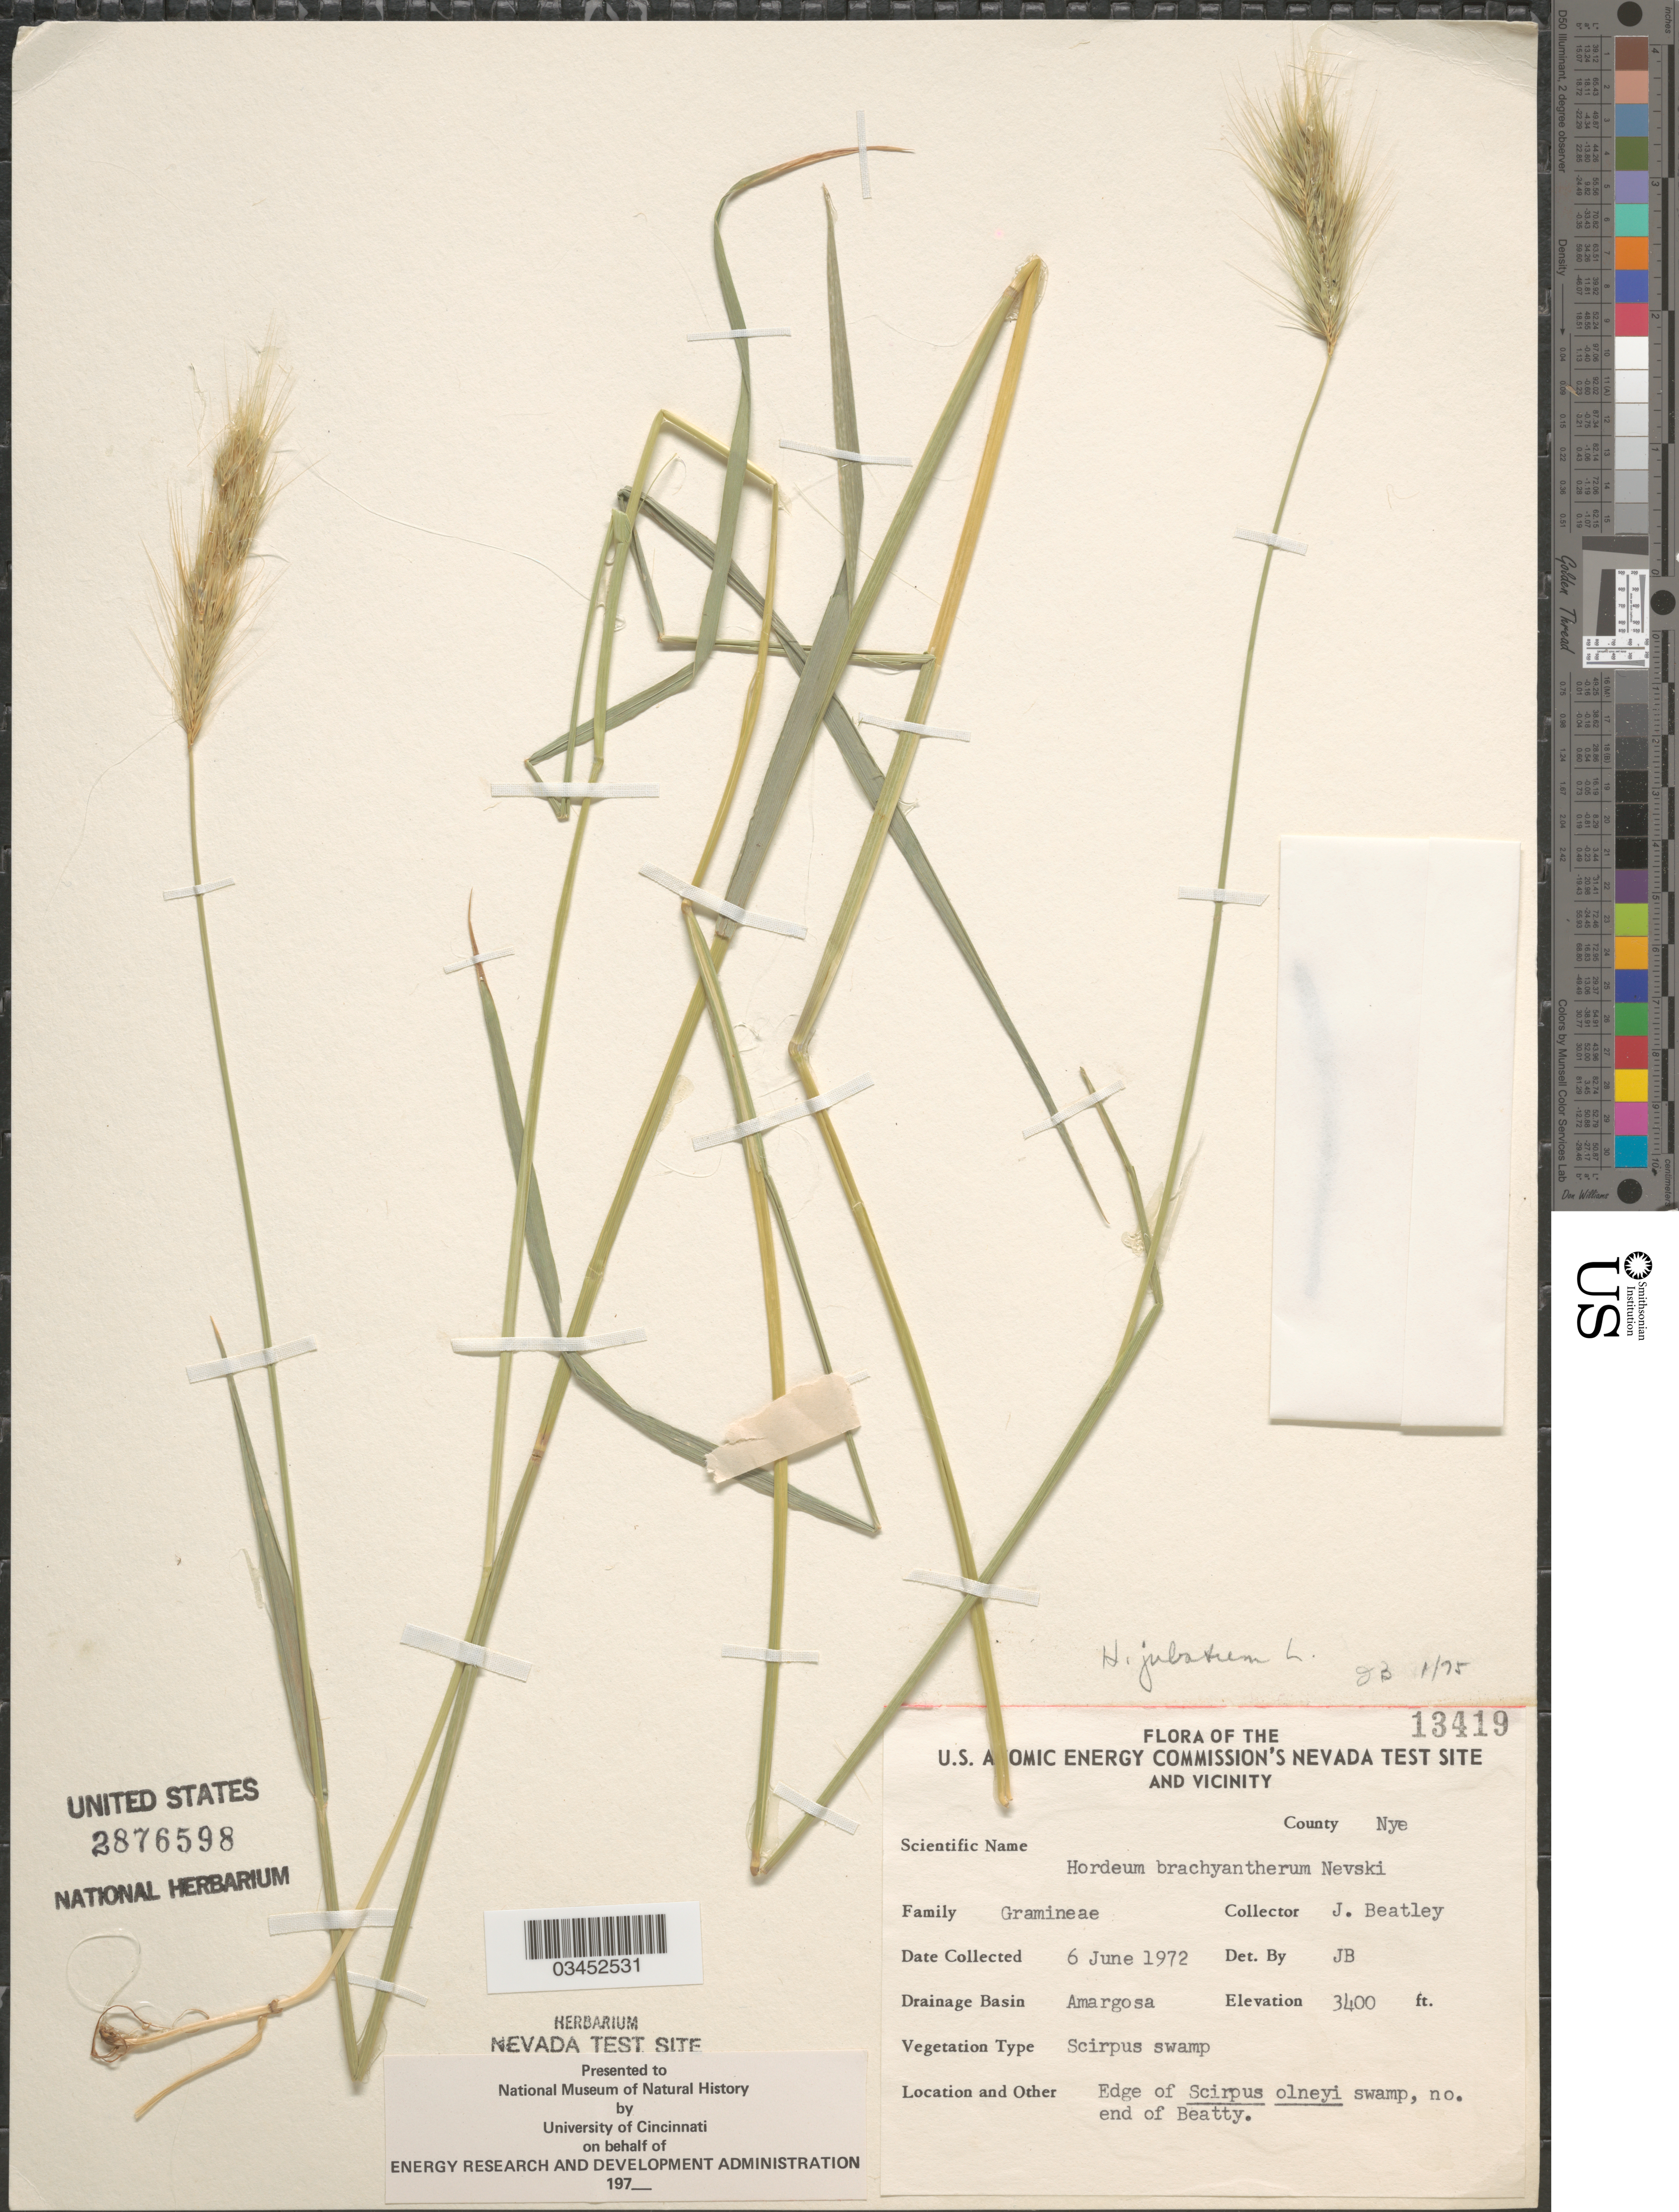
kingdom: Plantae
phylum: Tracheophyta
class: Liliopsida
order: Poales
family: Poaceae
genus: Hordeum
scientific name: Hordeum jubatum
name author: L.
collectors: J. C. Beatley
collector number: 13419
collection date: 1972-06-06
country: United States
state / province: Nevada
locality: U.S.A Atomic Energy Commission's Nevada Test Site and Vicinity. County Nye. Drainage Basin Amargosa. Edge of Scirpus olneyi swamp, no. end of Beatty.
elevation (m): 1036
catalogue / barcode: US 2876598